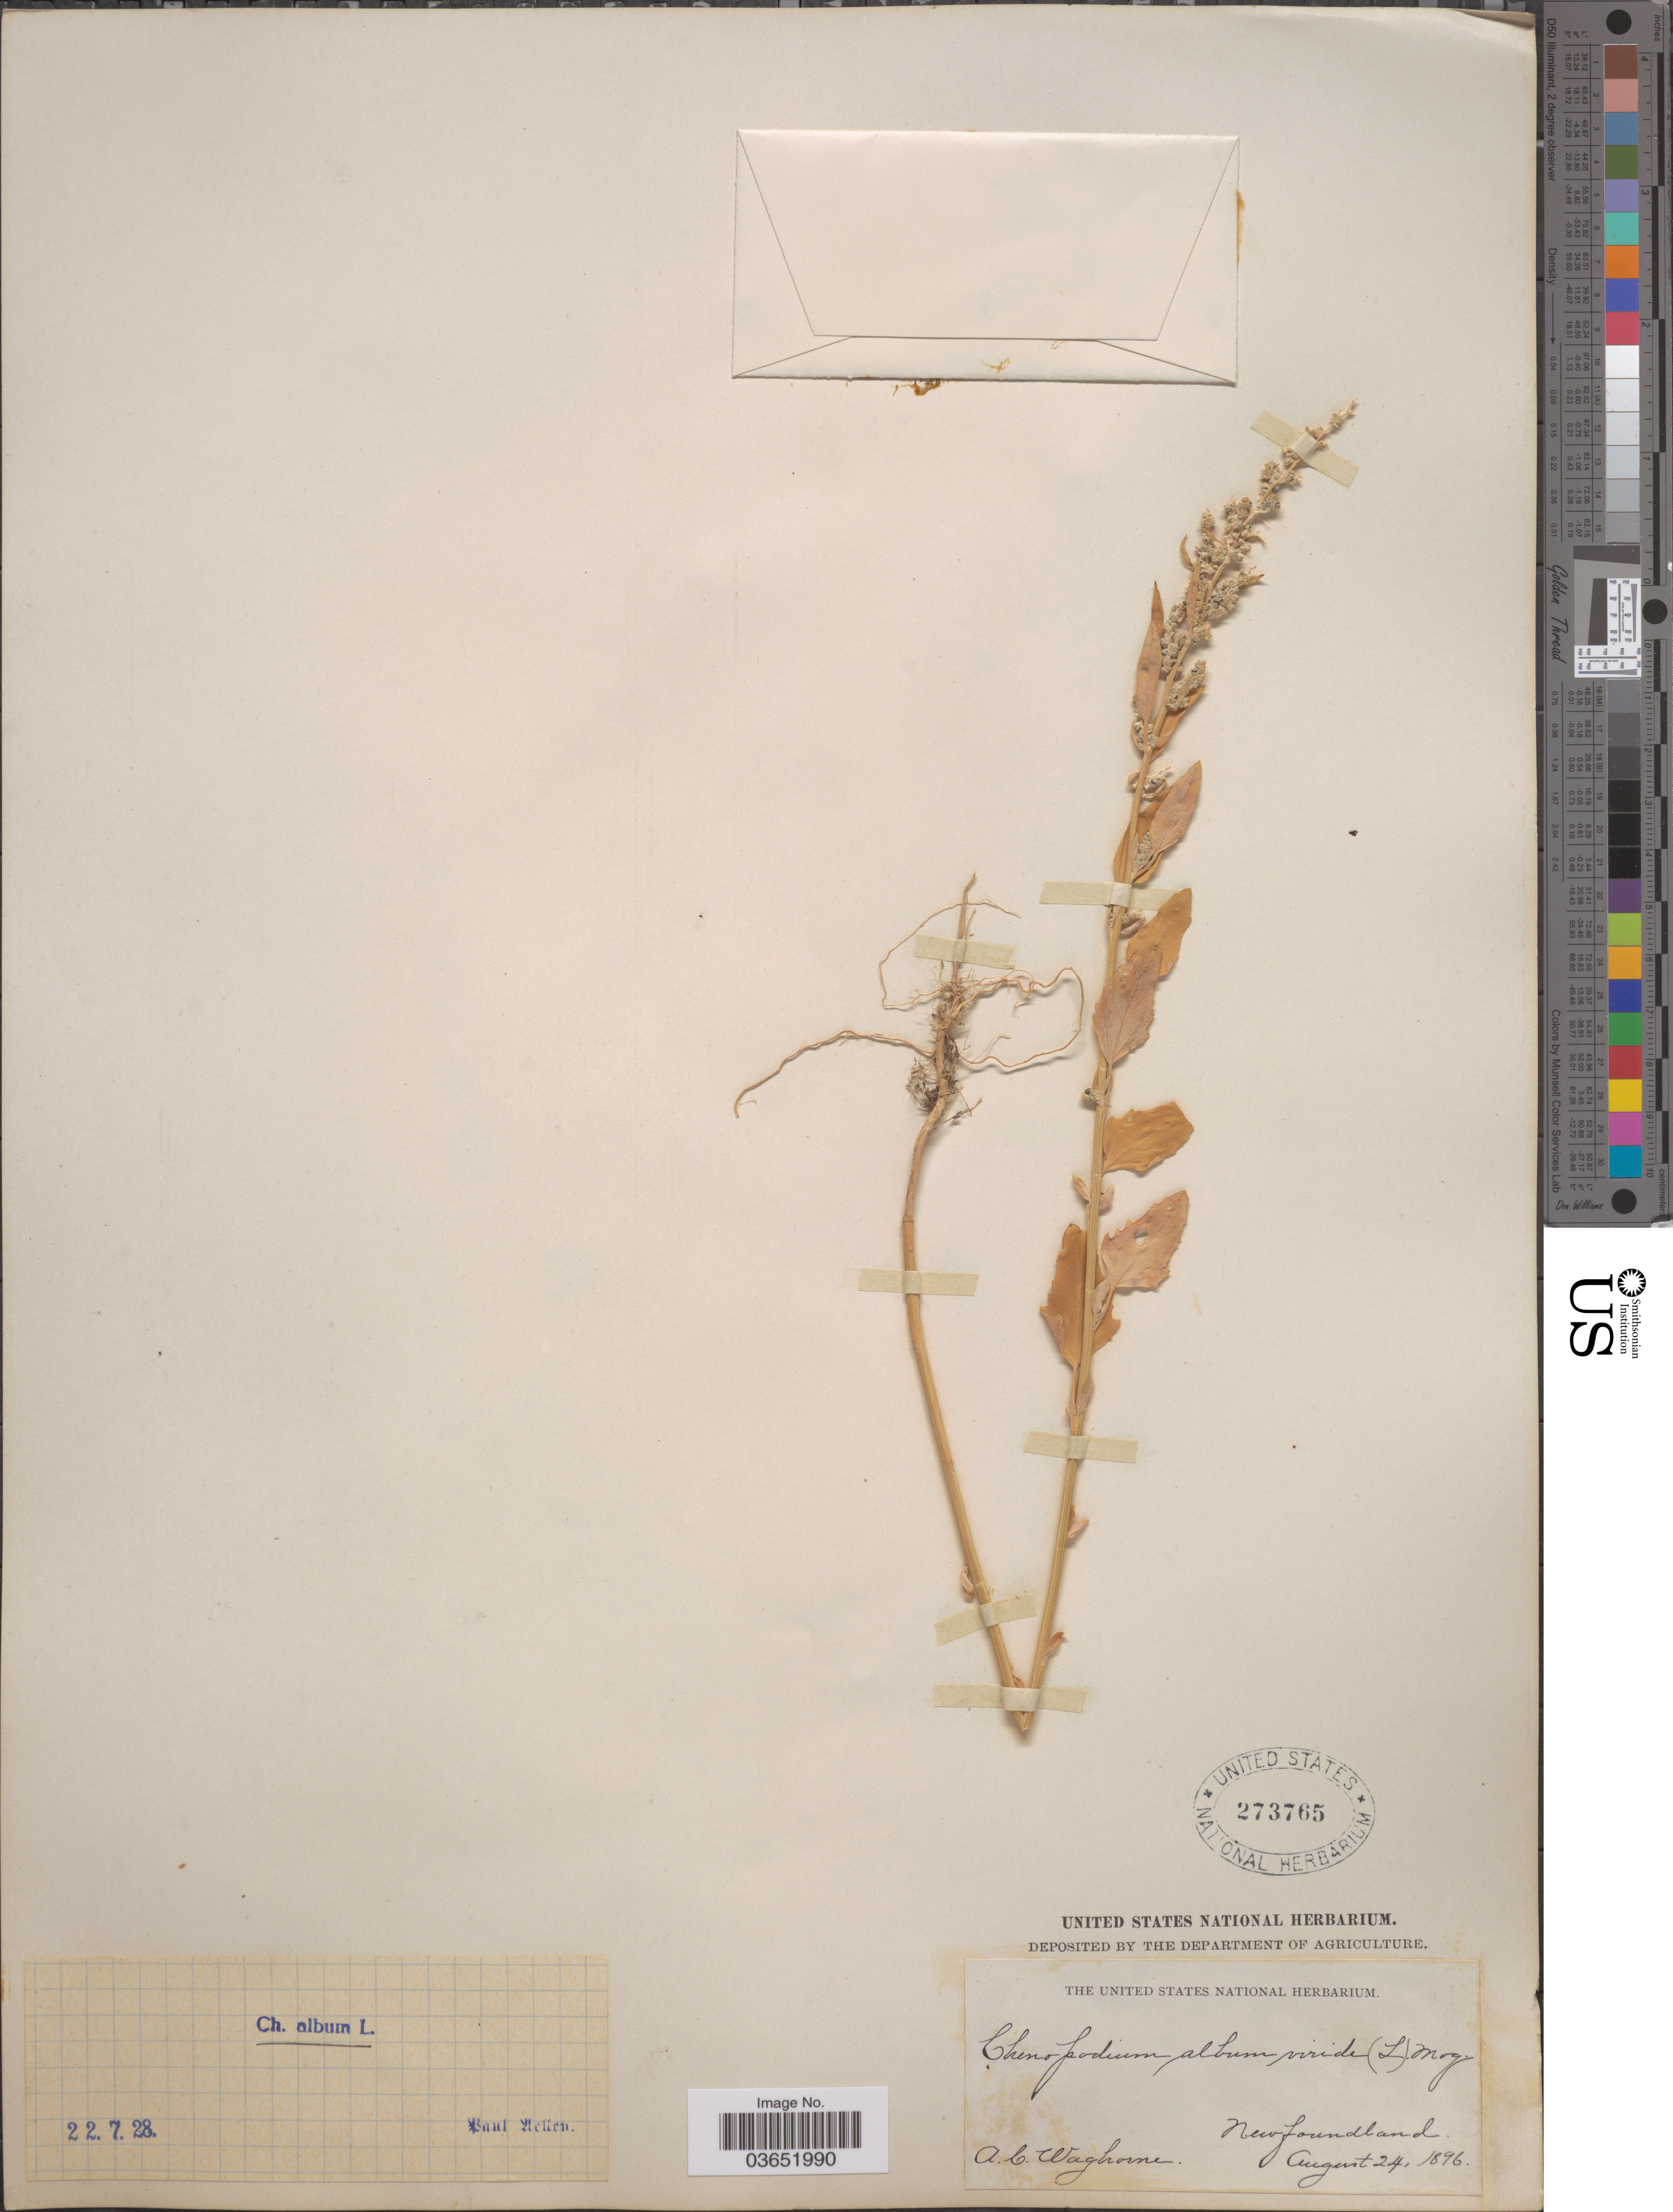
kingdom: Plantae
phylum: Tracheophyta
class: Magnoliopsida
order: Caryophyllales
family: Amaranthaceae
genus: Chenopodium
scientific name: Chenopodium album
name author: L.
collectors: A. Waghorne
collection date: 1896-08-24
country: Canada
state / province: Newfoundland and Labrador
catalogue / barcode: US 273765